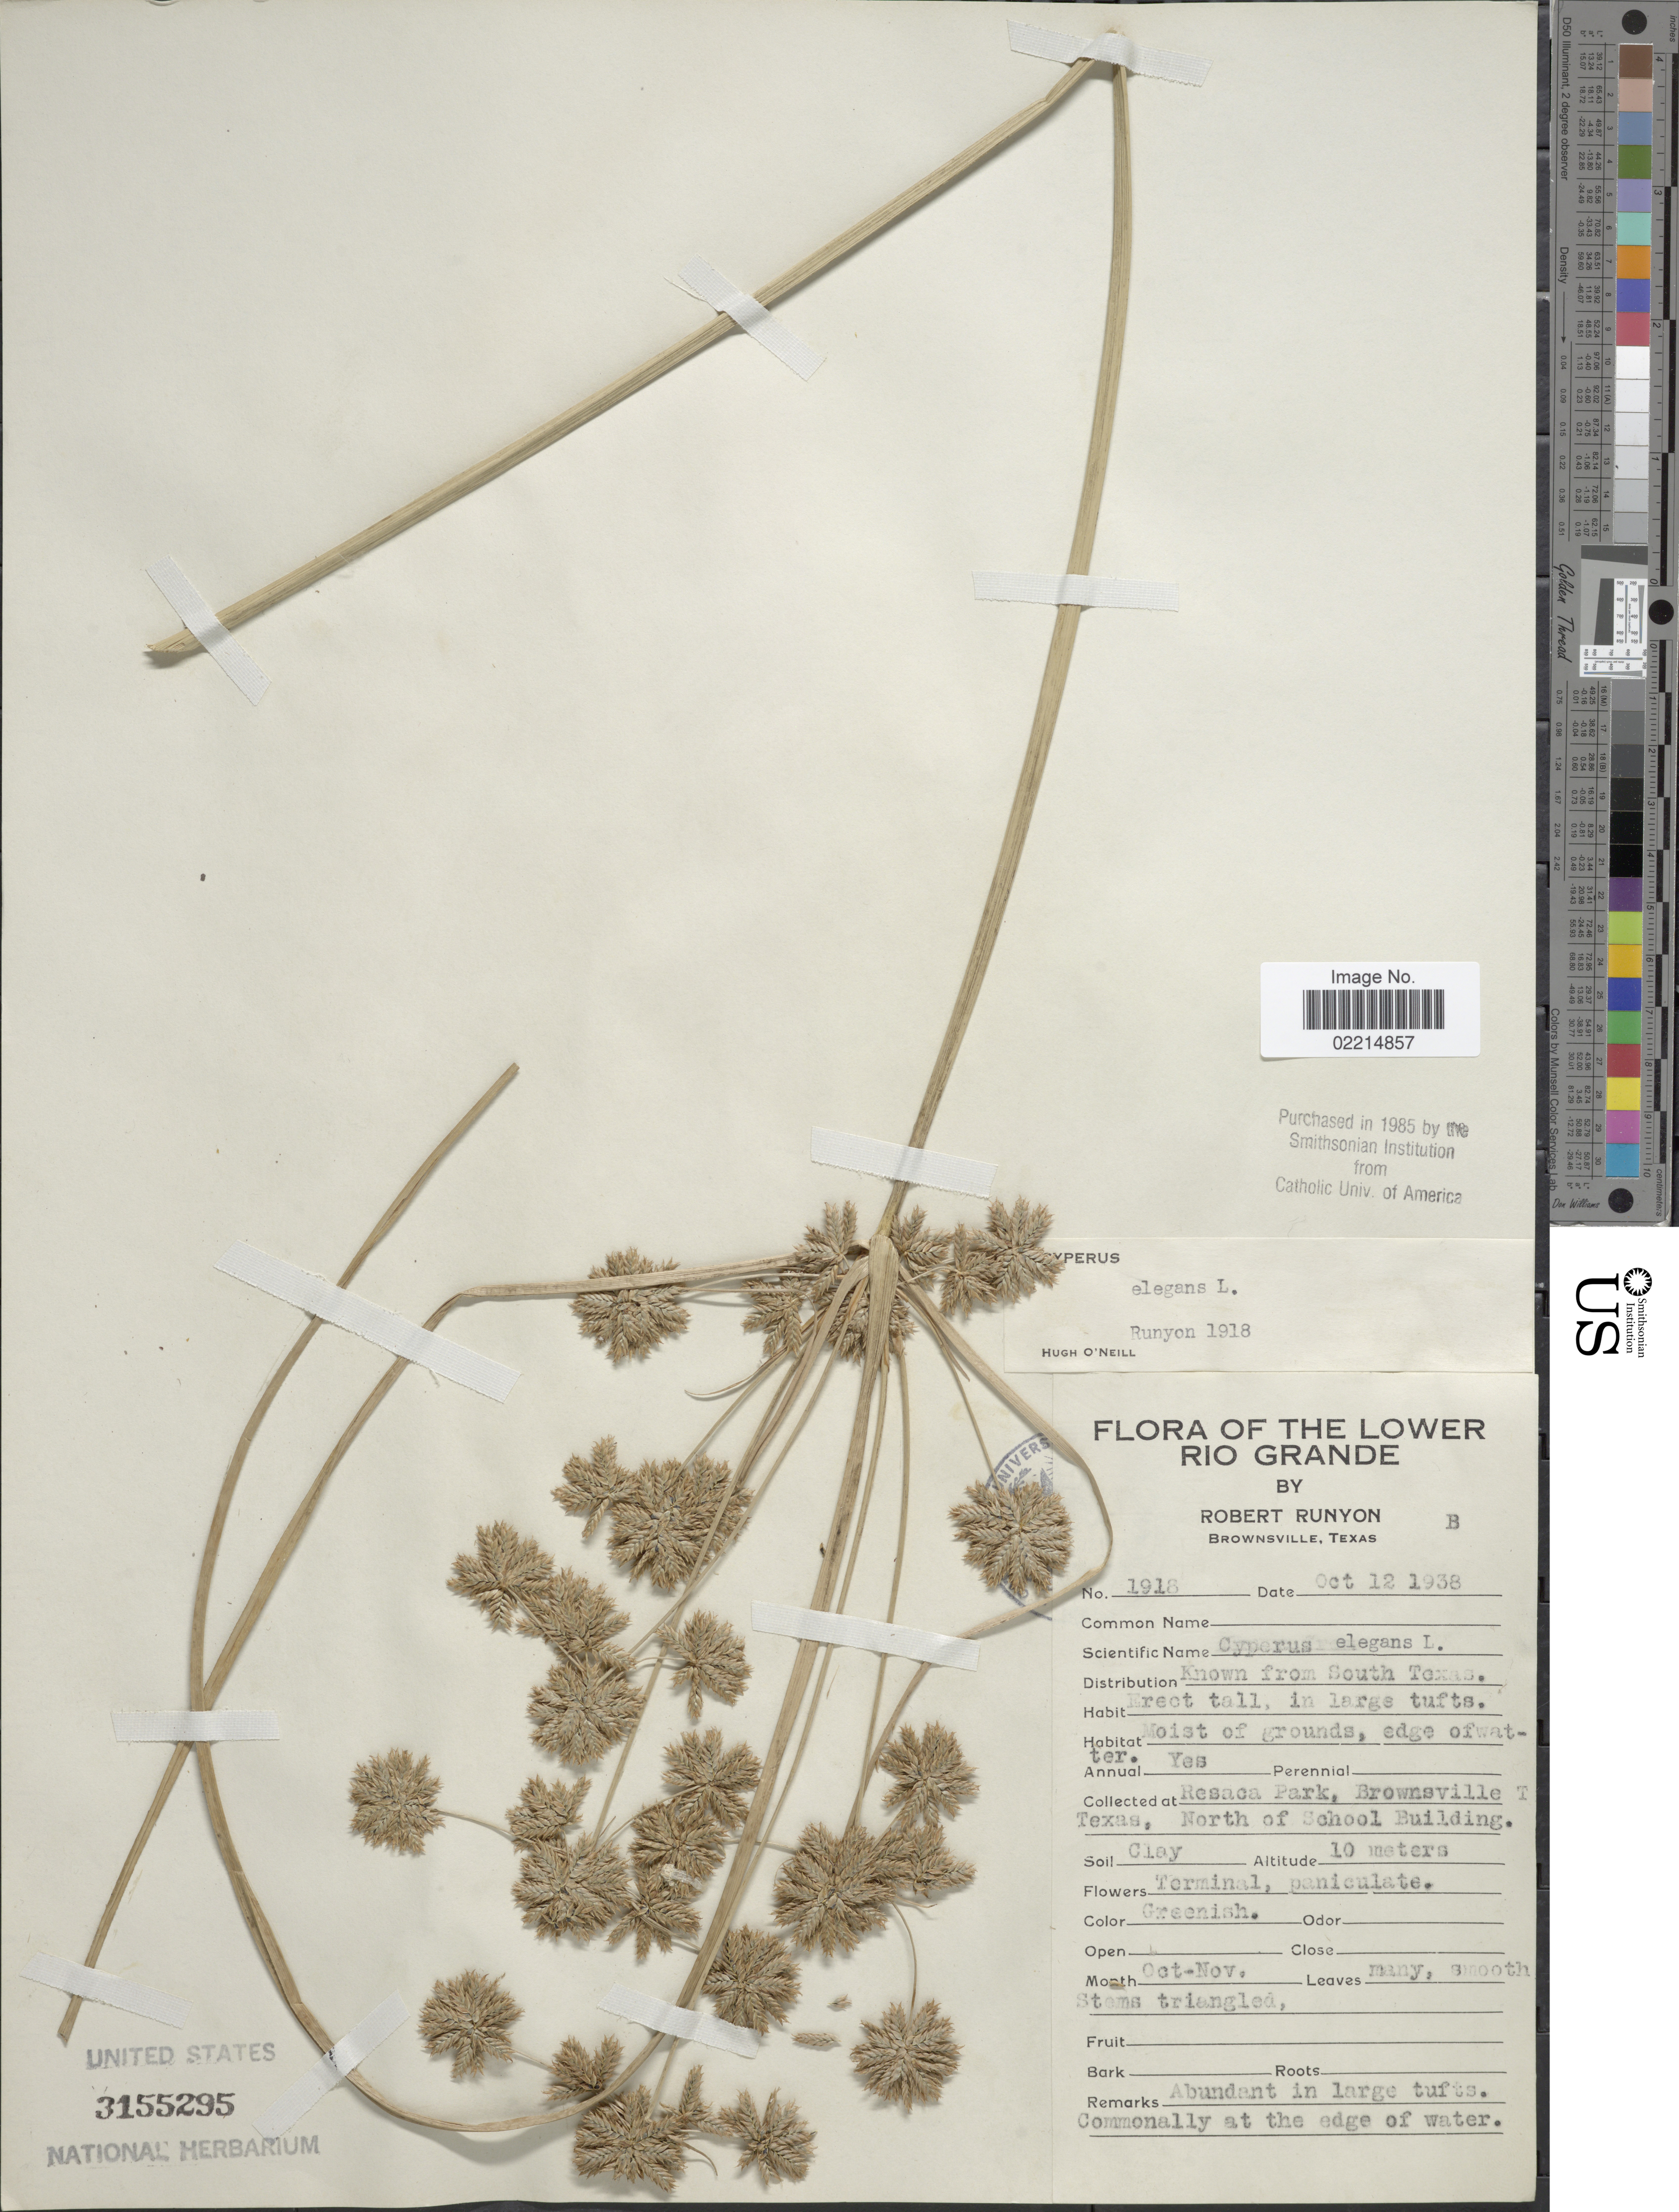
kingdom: Plantae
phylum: Tracheophyta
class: Liliopsida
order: Poales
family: Cyperaceae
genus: Cyperus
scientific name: Cyperus elegans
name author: L.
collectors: R. Runyon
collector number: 1918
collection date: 1938-10-12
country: United States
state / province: Texas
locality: Lower Rio Grande. moist of grounds, edge of water, Resaca Park, Brownsville, north of School Building, South Texas [unsure placement]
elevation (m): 10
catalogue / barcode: US 3155295